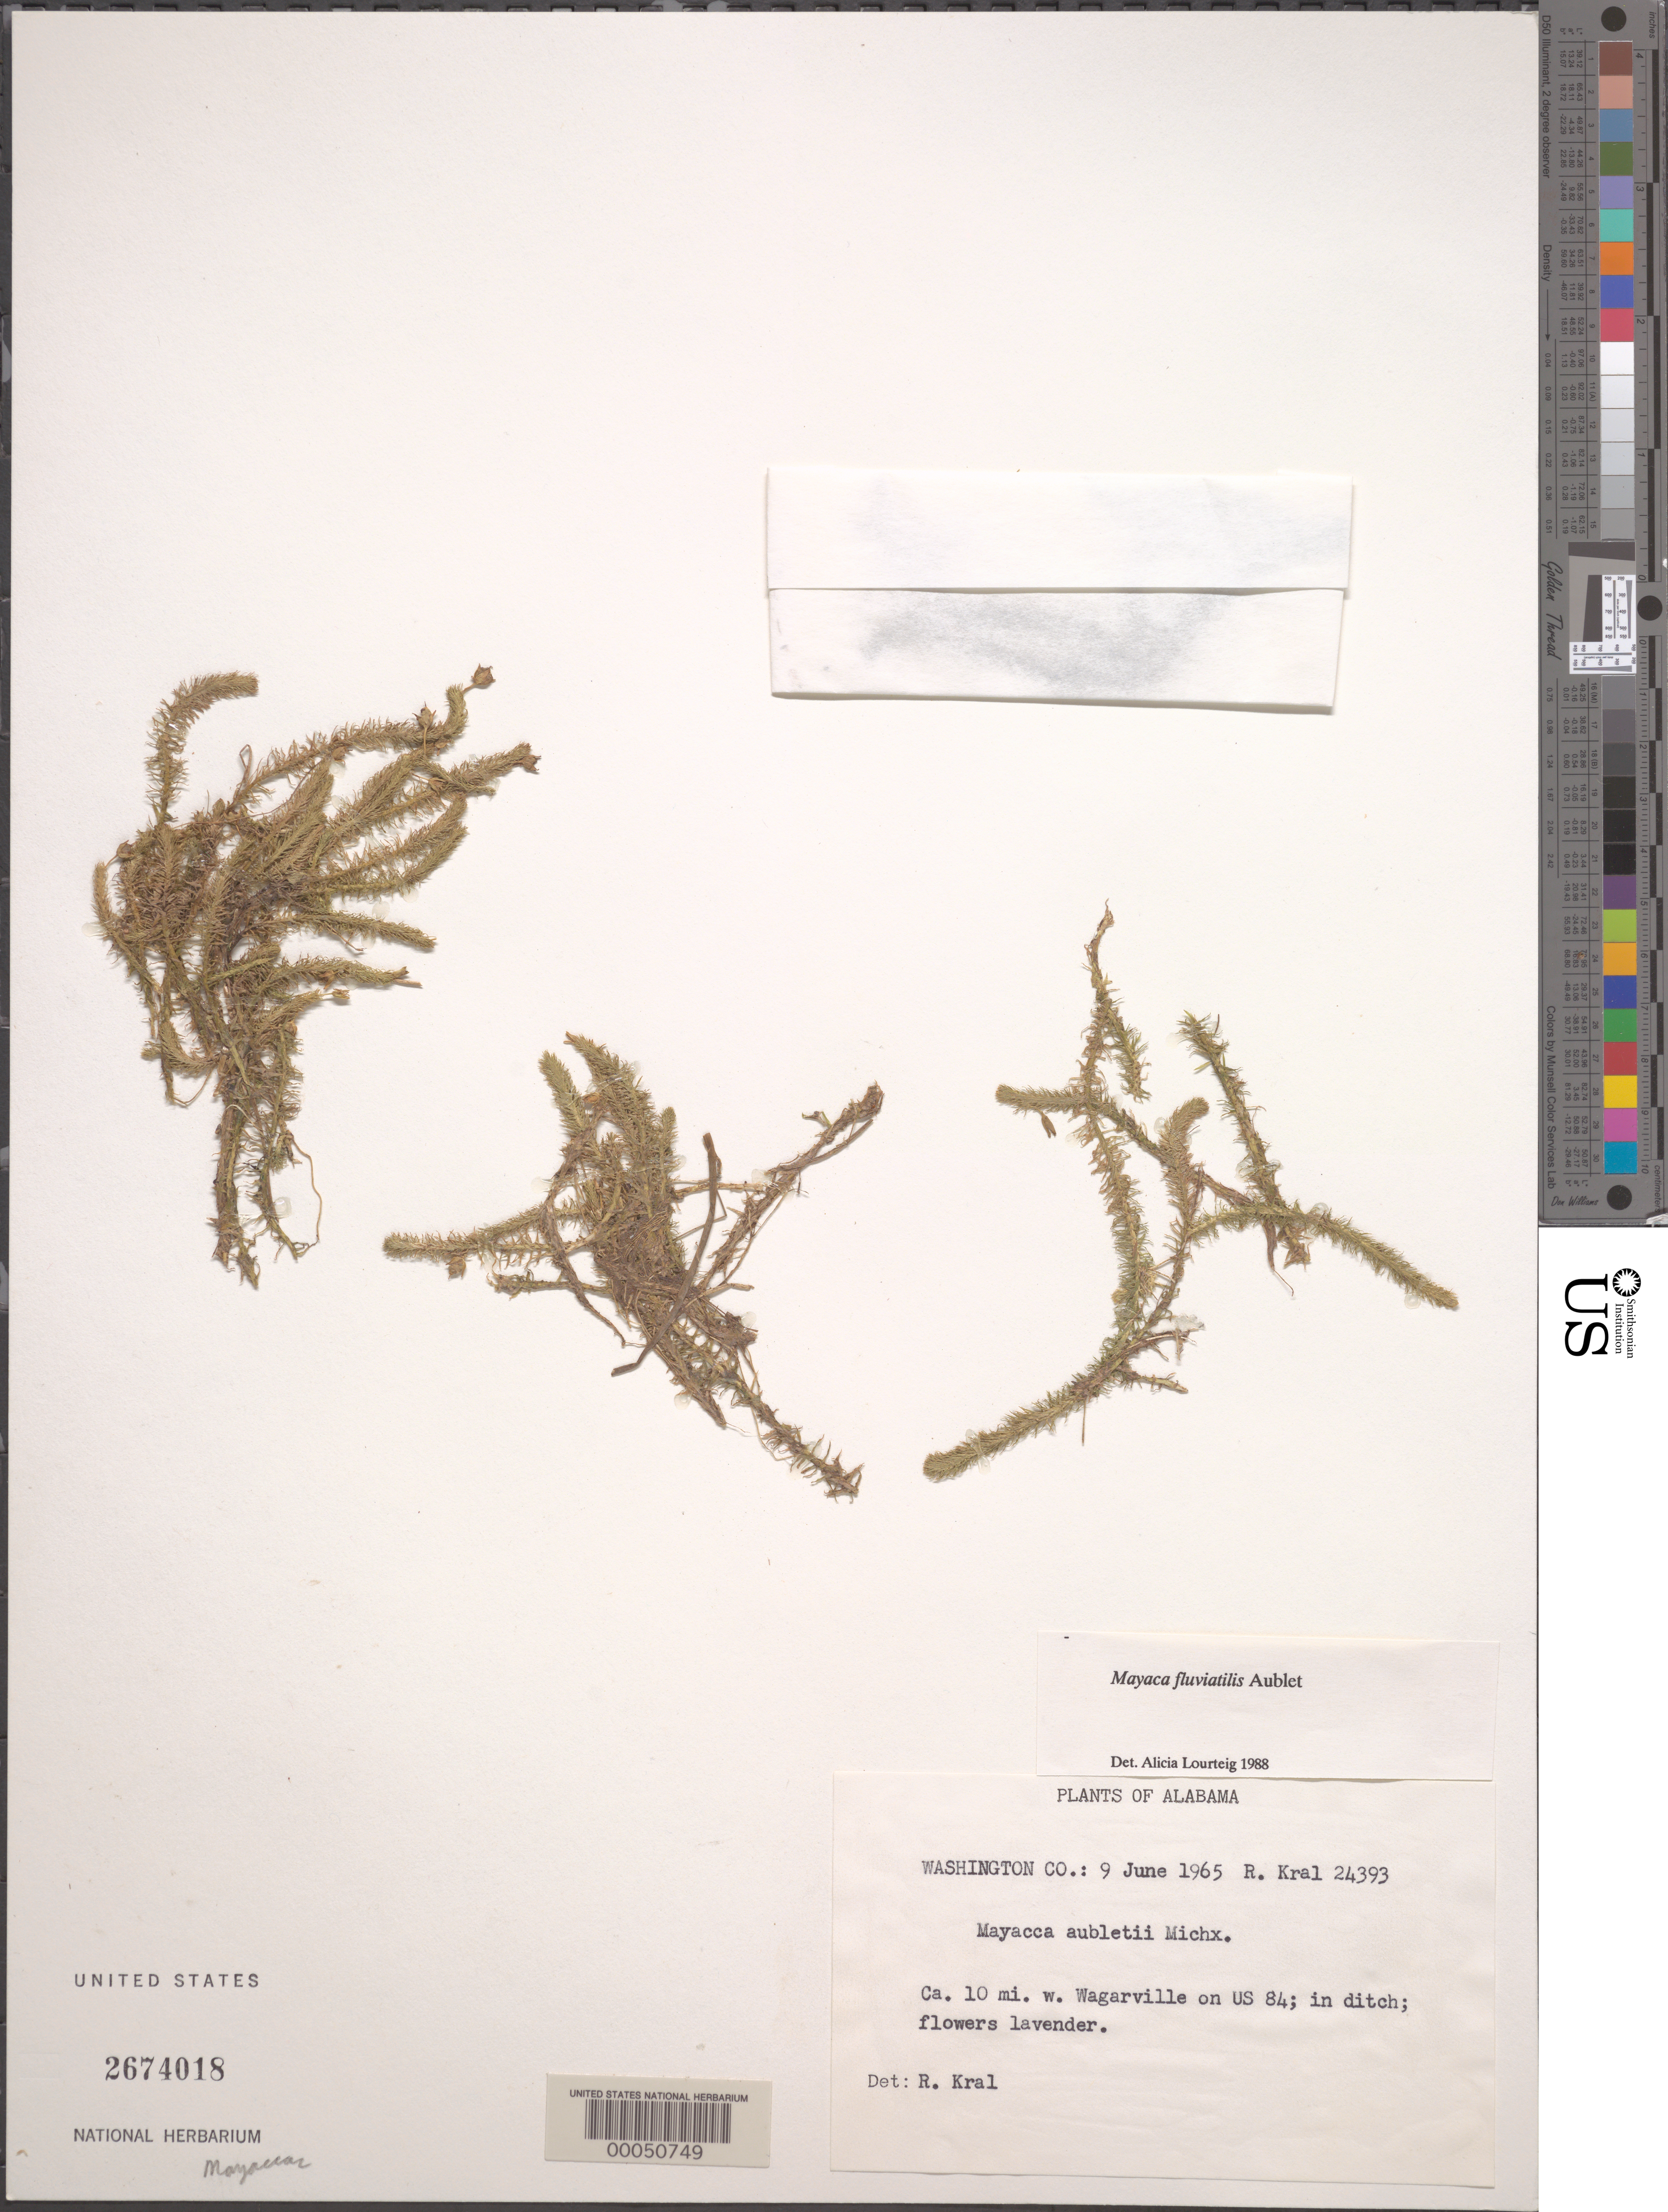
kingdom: Plantae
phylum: Tracheophyta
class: Liliopsida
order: Poales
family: Mayacaceae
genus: Mayaca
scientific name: Mayaca fluviatilis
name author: Aubl.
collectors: R. Kral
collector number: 24393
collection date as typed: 09 Jun 1965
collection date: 1965-06-09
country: United States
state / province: Alabama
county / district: Washington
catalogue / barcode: US 2674018